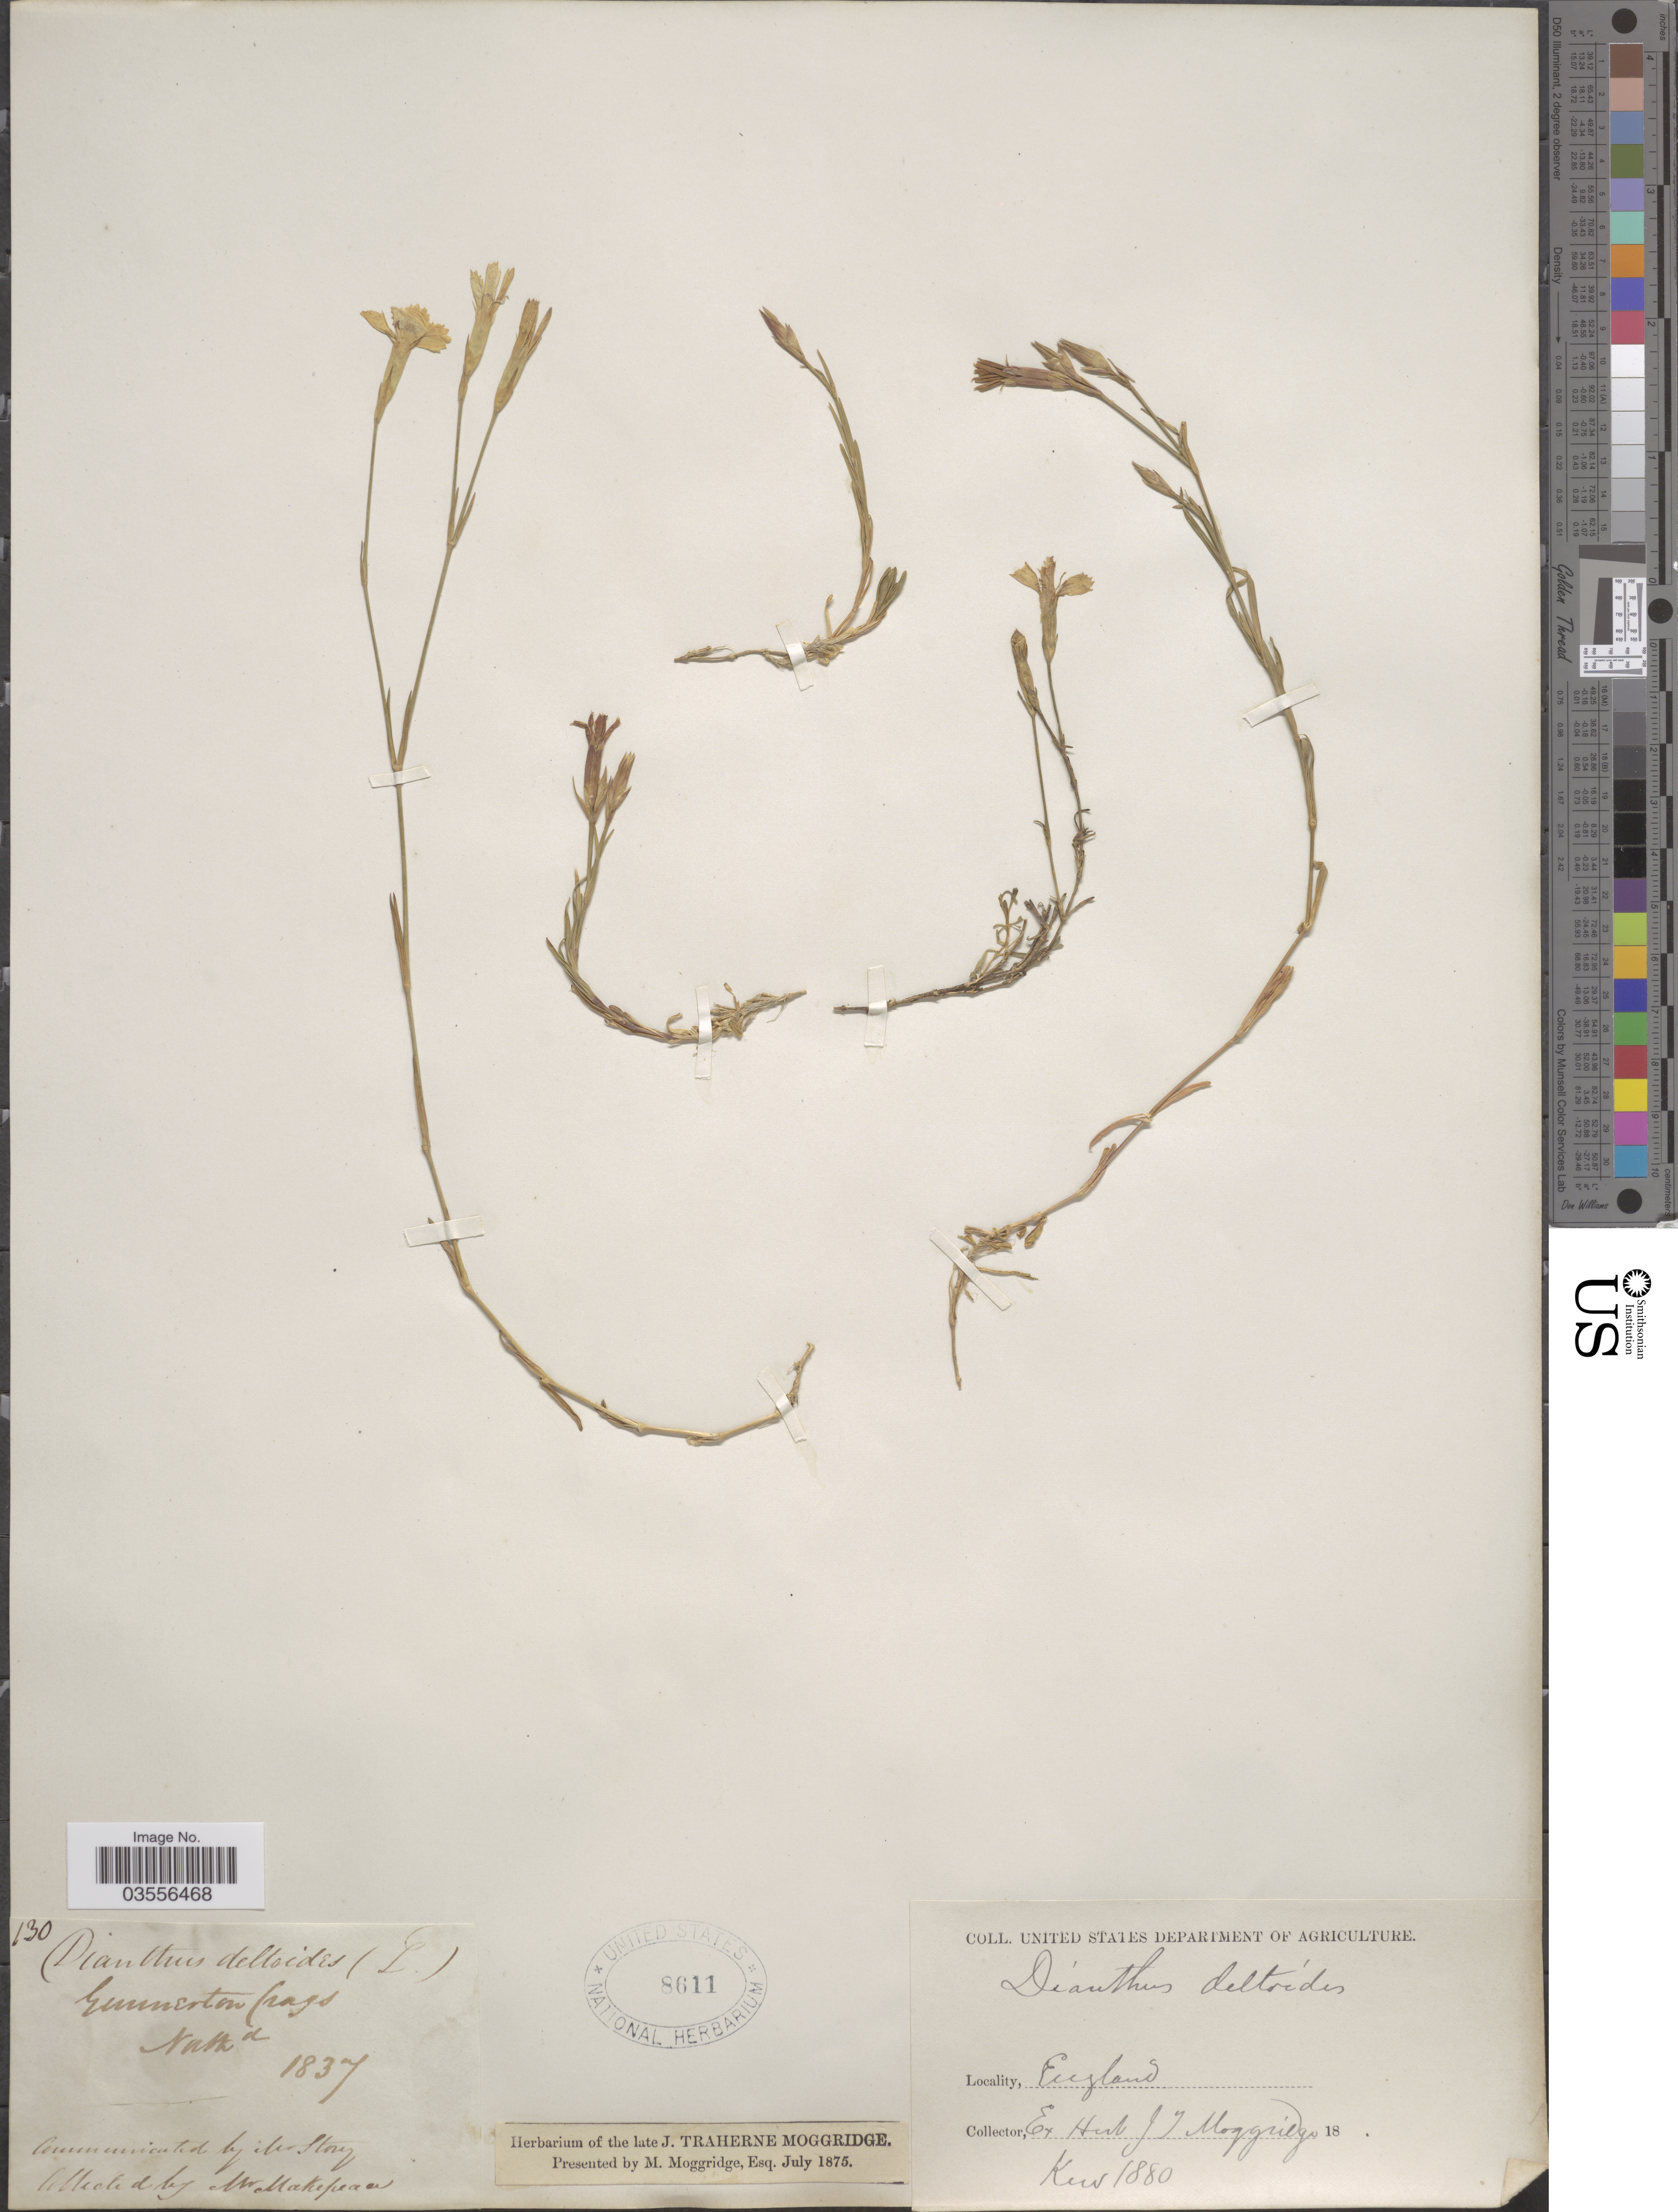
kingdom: Plantae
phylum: Tracheophyta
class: Magnoliopsida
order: Caryophyllales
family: Caryophyllaceae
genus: Dianthus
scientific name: Dianthus deltoides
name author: L.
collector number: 130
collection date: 1837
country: United Kingdom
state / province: England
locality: Gunnerton Crags.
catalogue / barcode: US 8611